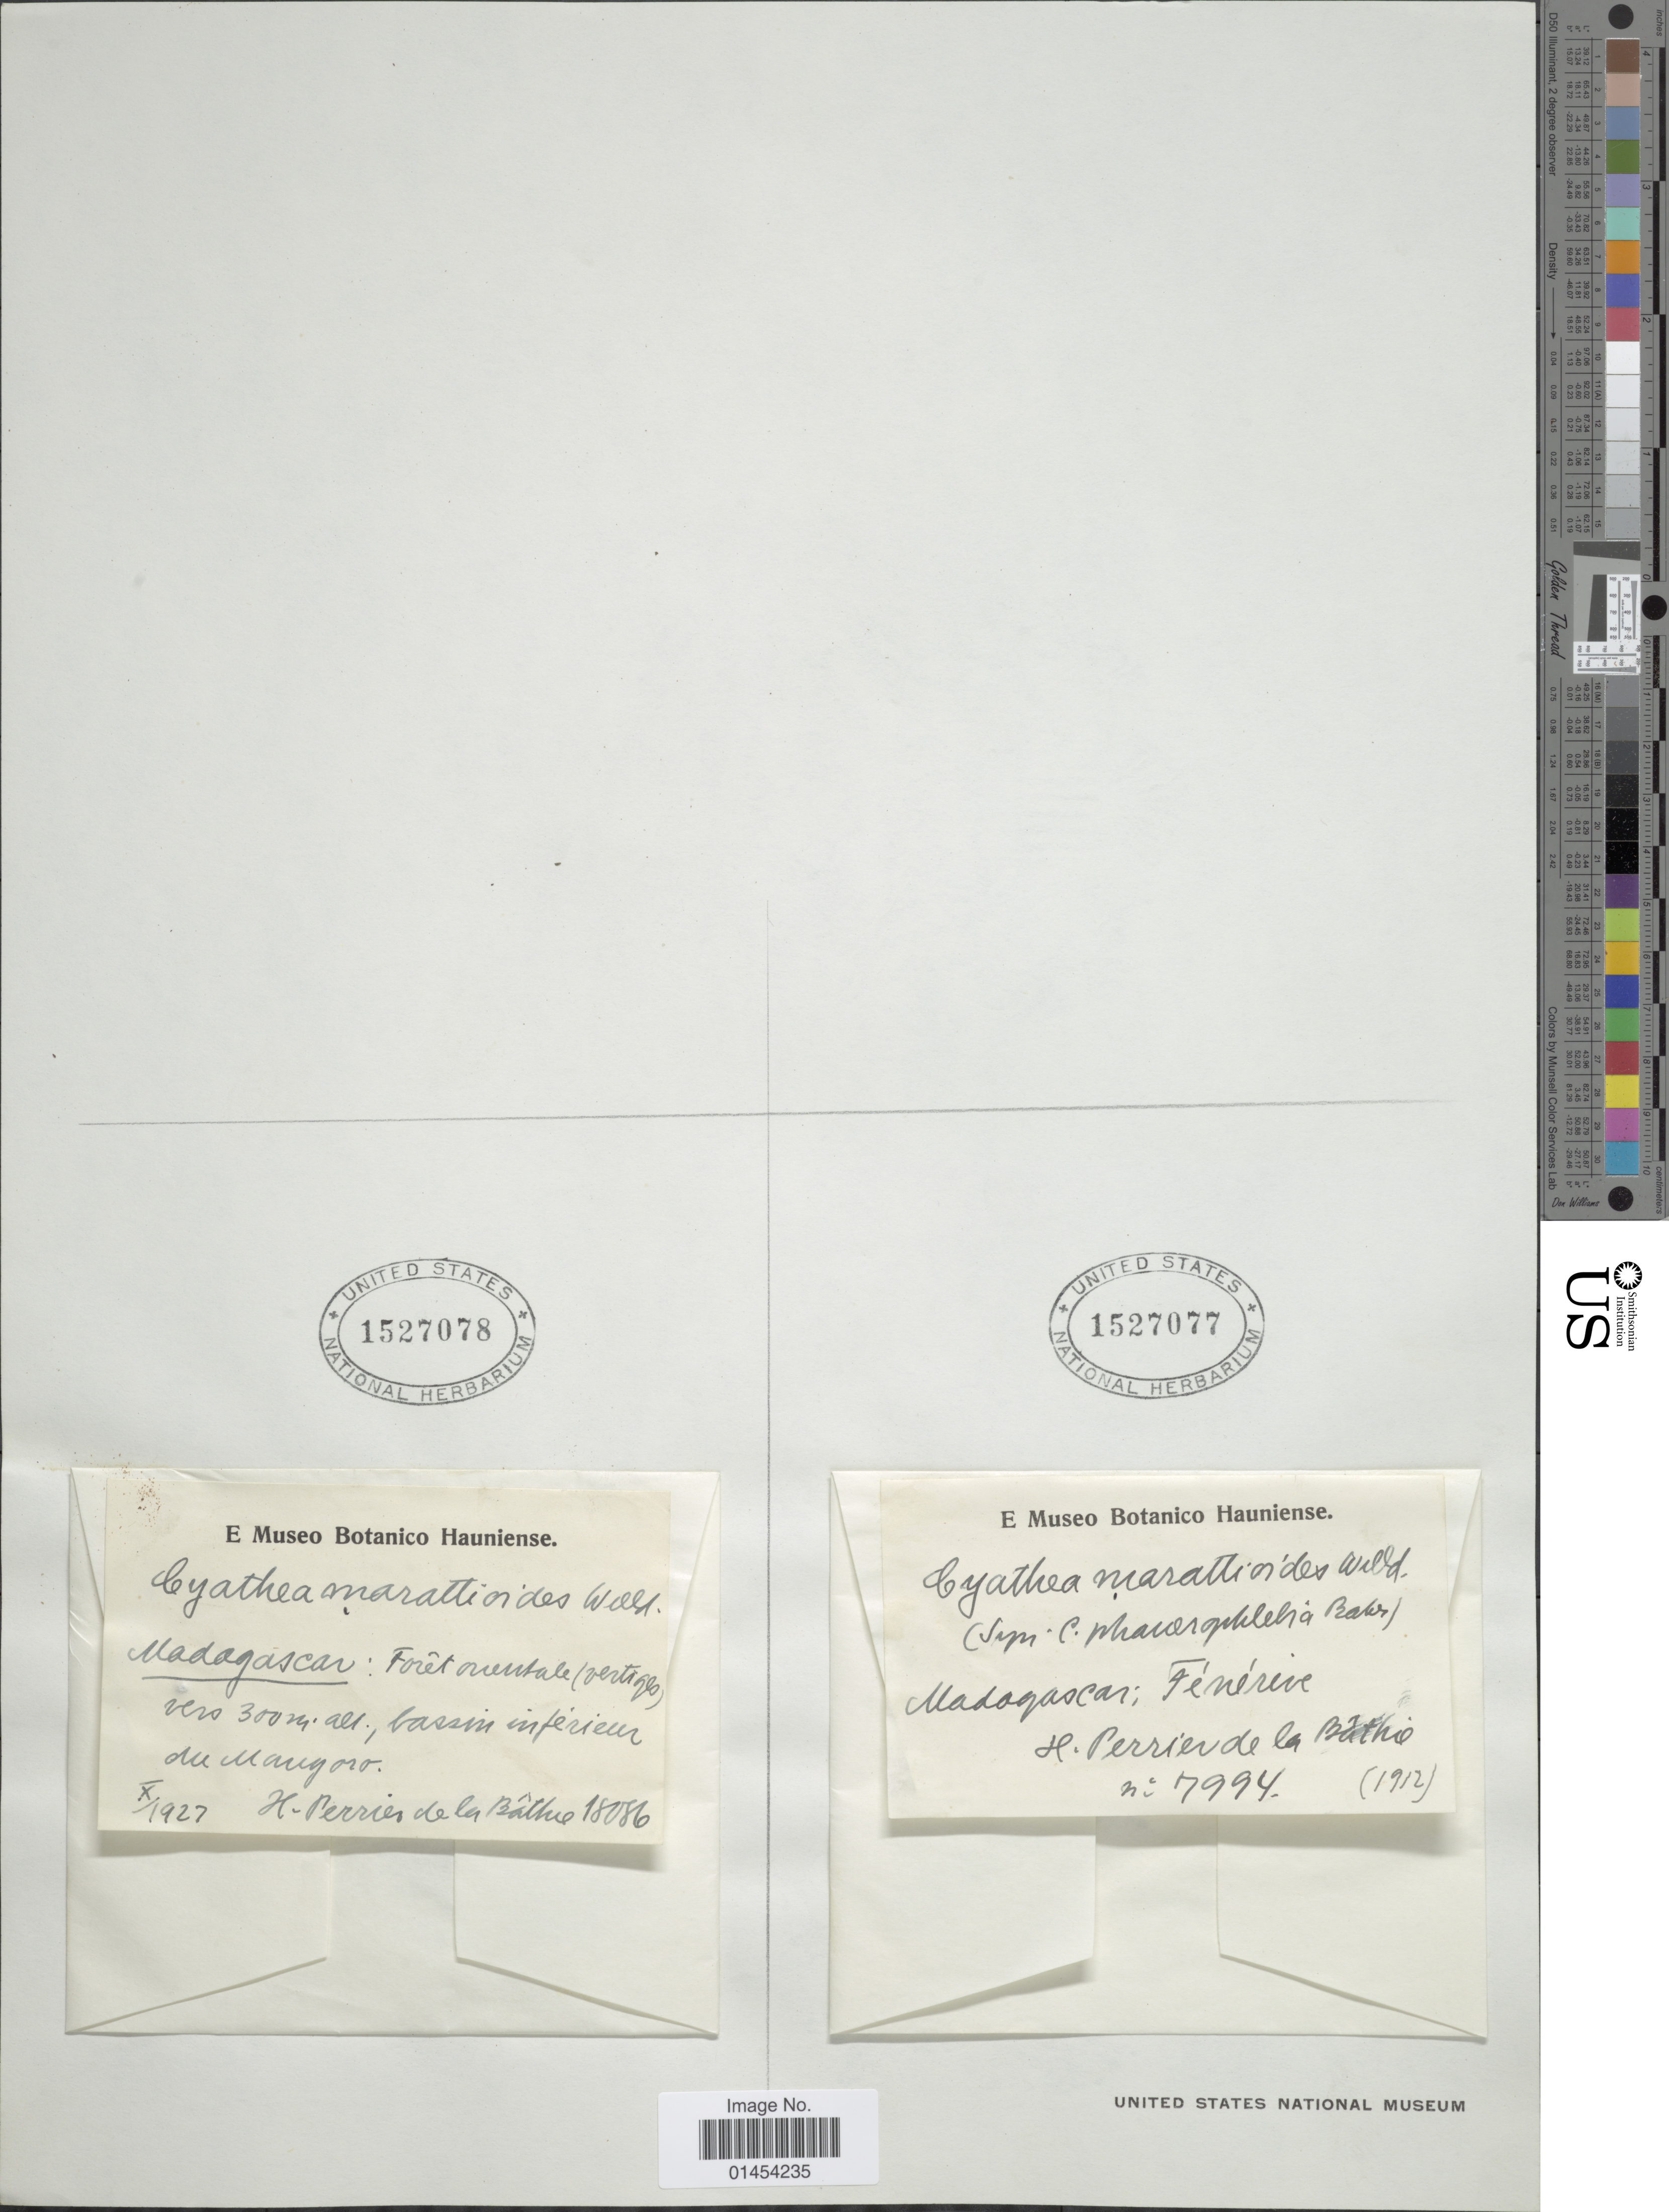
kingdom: Plantae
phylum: Tracheophyta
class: Polypodiopsida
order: Cyatheales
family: Cyatheaceae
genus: Cyathea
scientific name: Cyathea marattioides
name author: Willd. ex Kaulf.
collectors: H. Perrier de la Bâthie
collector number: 18086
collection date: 1927-10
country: Madagascar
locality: Forêt orientale (Vertiges), bassin inférieur du Mangoro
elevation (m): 300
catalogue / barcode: US 1527078-2